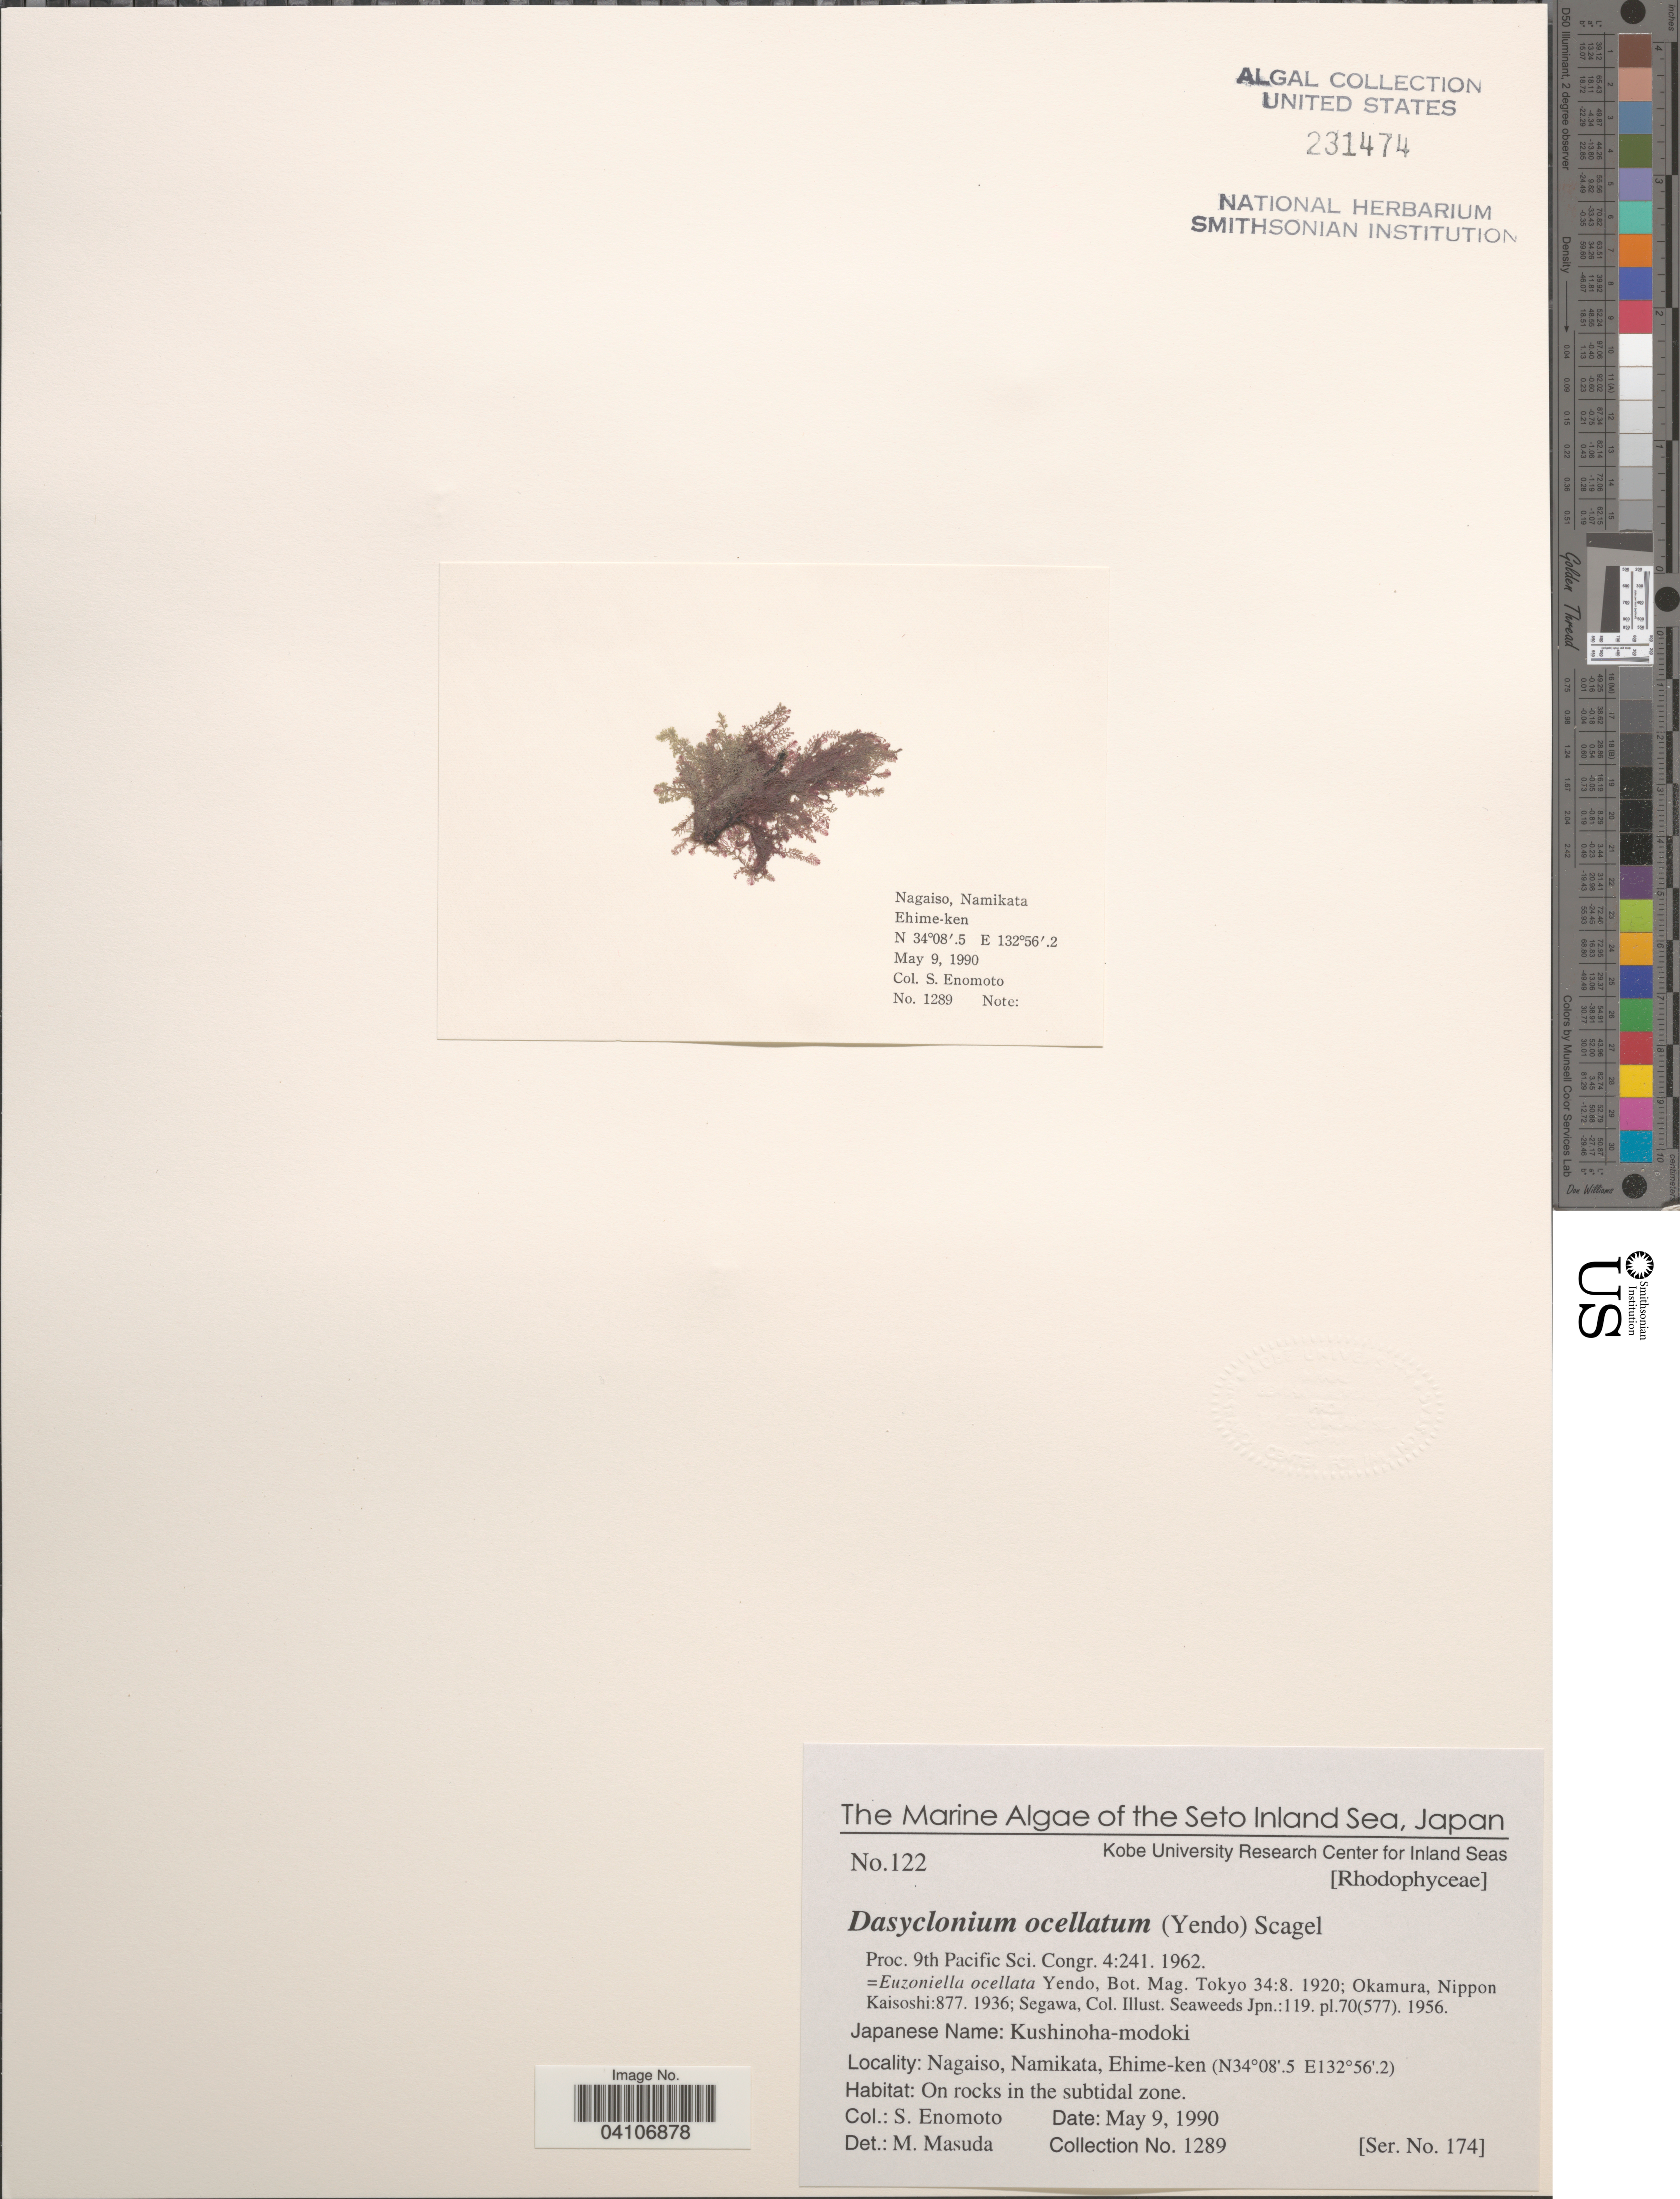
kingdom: Plantae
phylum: Rhodophyta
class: Florideophyceae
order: Bonnemaisoniales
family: Bonnemaisoniaceae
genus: Delisea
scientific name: Delisea pulchra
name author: (Grev.) Mont.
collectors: S. Enomoto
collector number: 1289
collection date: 1990-05-09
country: Japan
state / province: Ehime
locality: The Seto Inland Sea. Nagaiso, Namikata, Ehime-ken. On rocks in the subtidal zone.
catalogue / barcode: US 231474